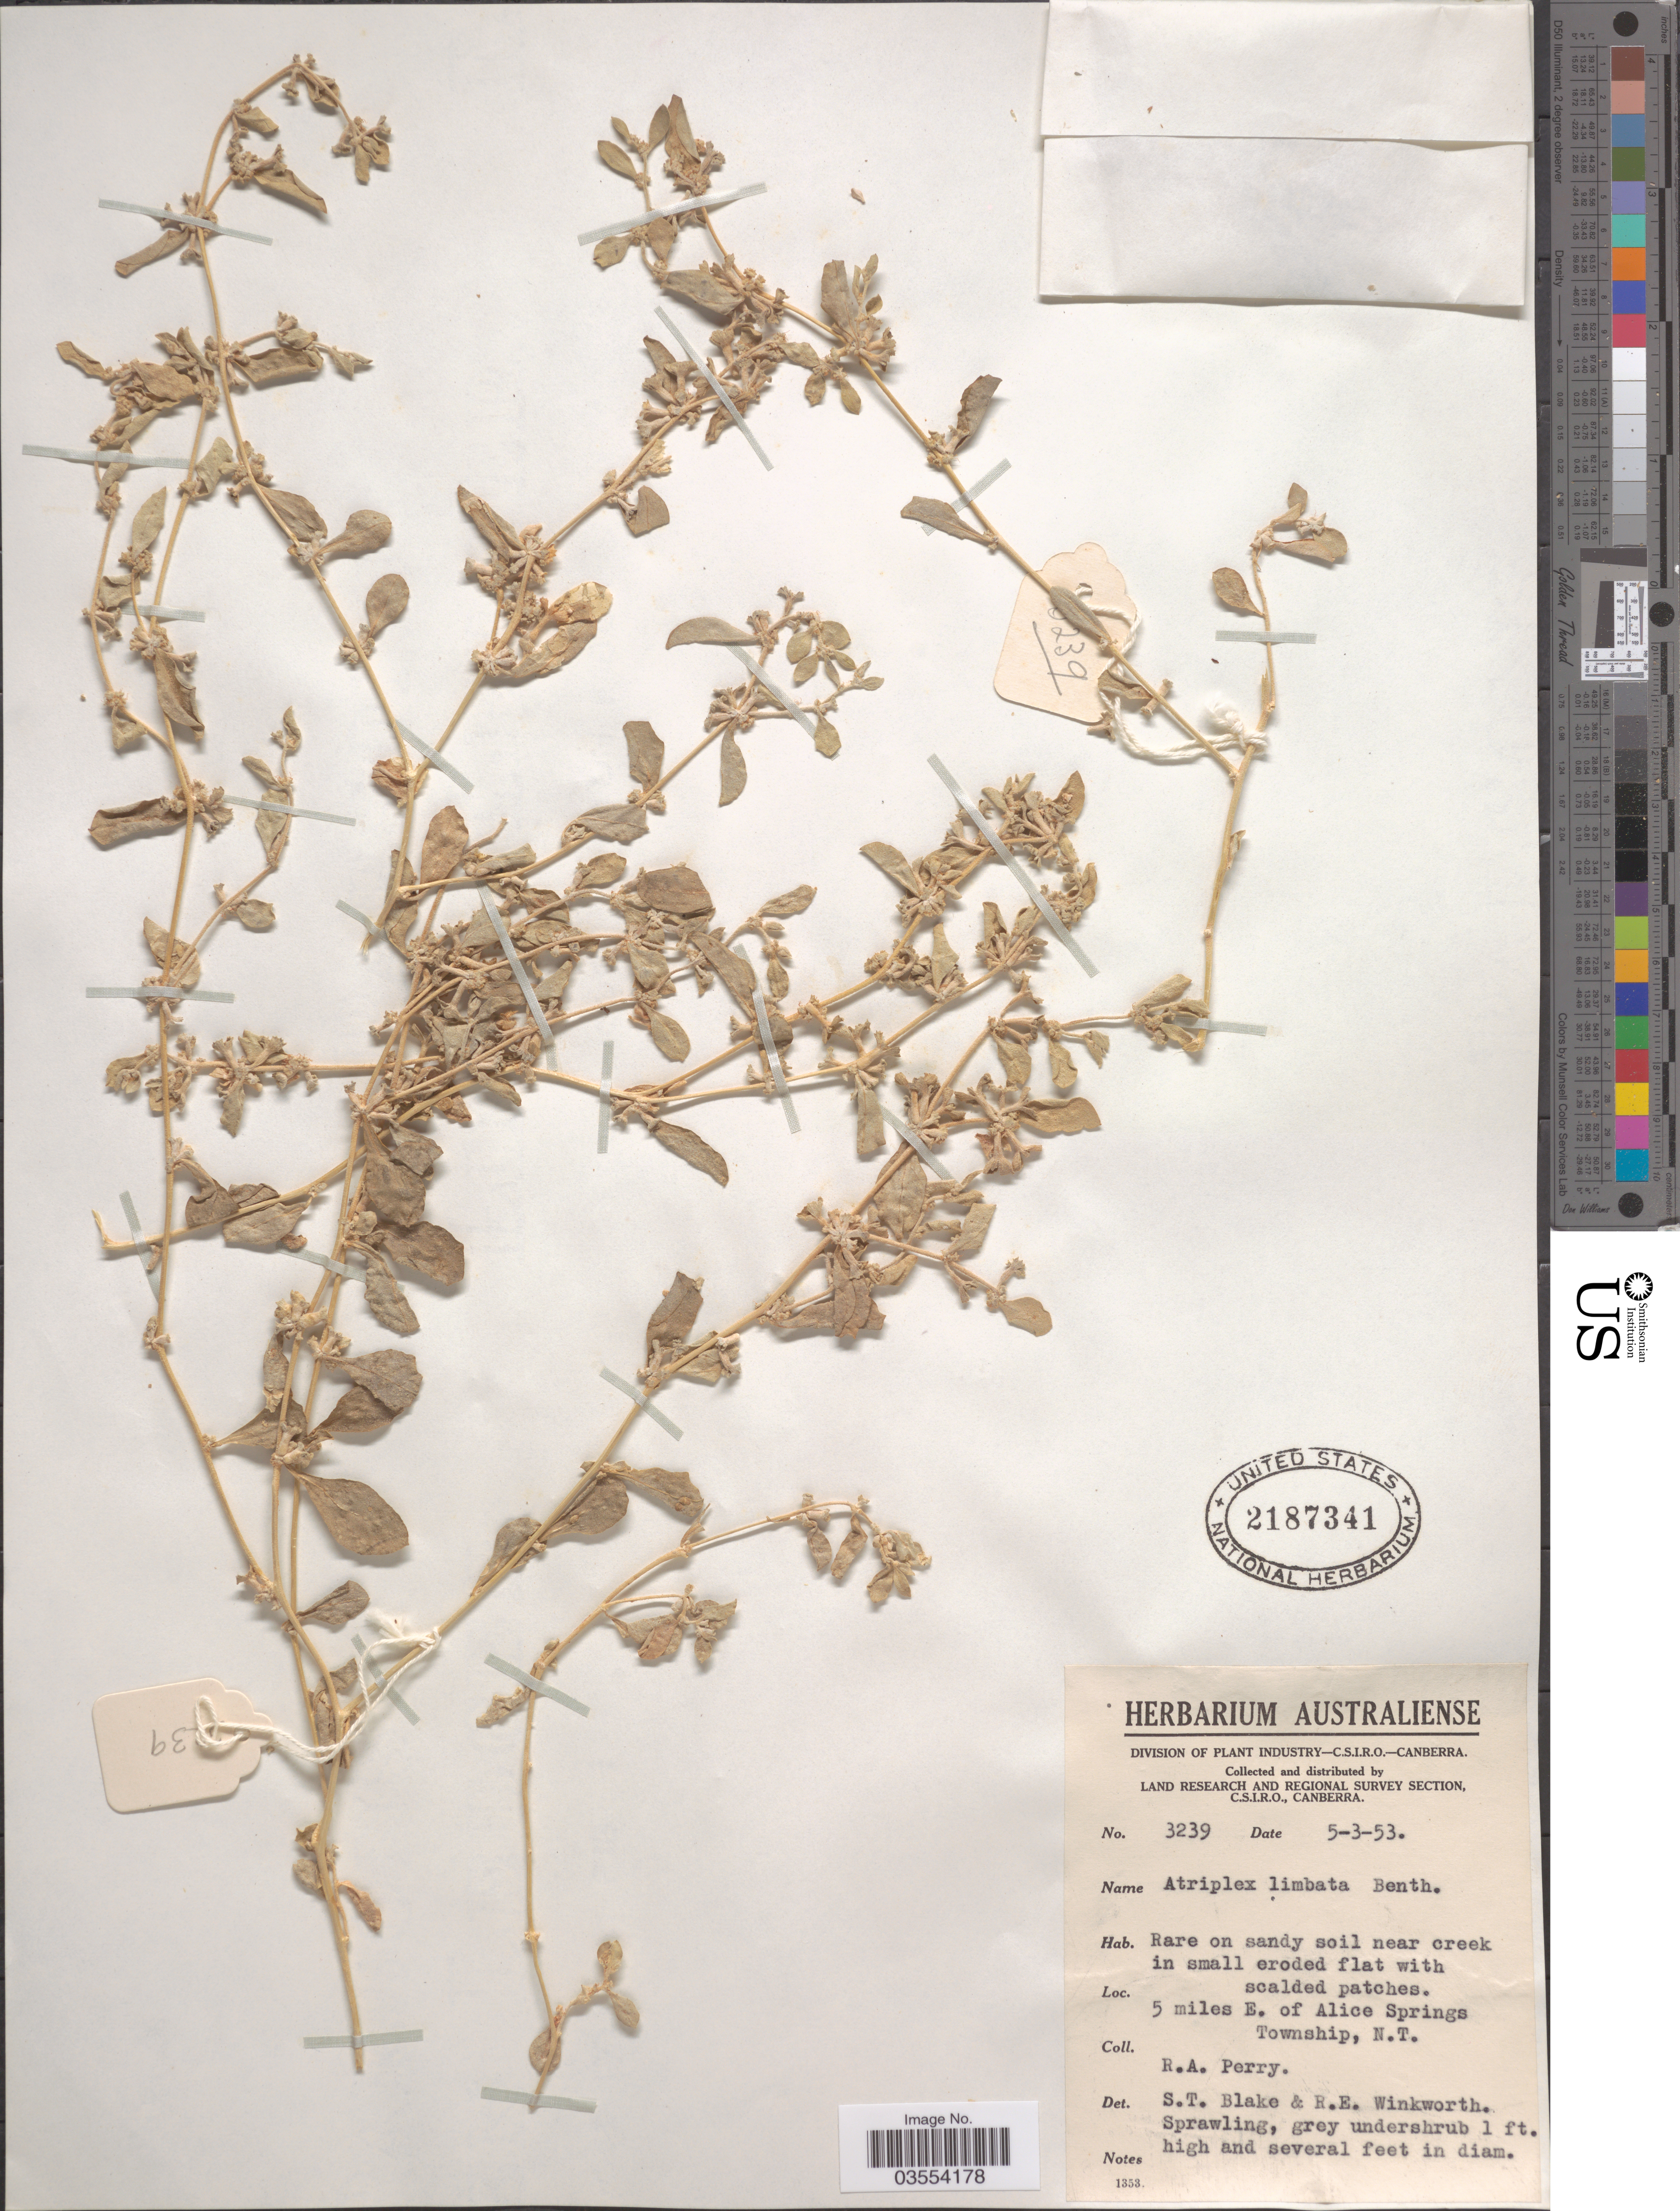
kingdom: Plantae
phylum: Tracheophyta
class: Magnoliopsida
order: Caryophyllales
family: Amaranthaceae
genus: Atriplex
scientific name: Atriplex limbata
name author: Benth.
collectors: Perry, R. A.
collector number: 3239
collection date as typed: Transcribed d/m/y: 5/3/53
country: Australia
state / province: Northern Territory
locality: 5 miles E. of Alice Springs Township.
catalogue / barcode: US 2187341